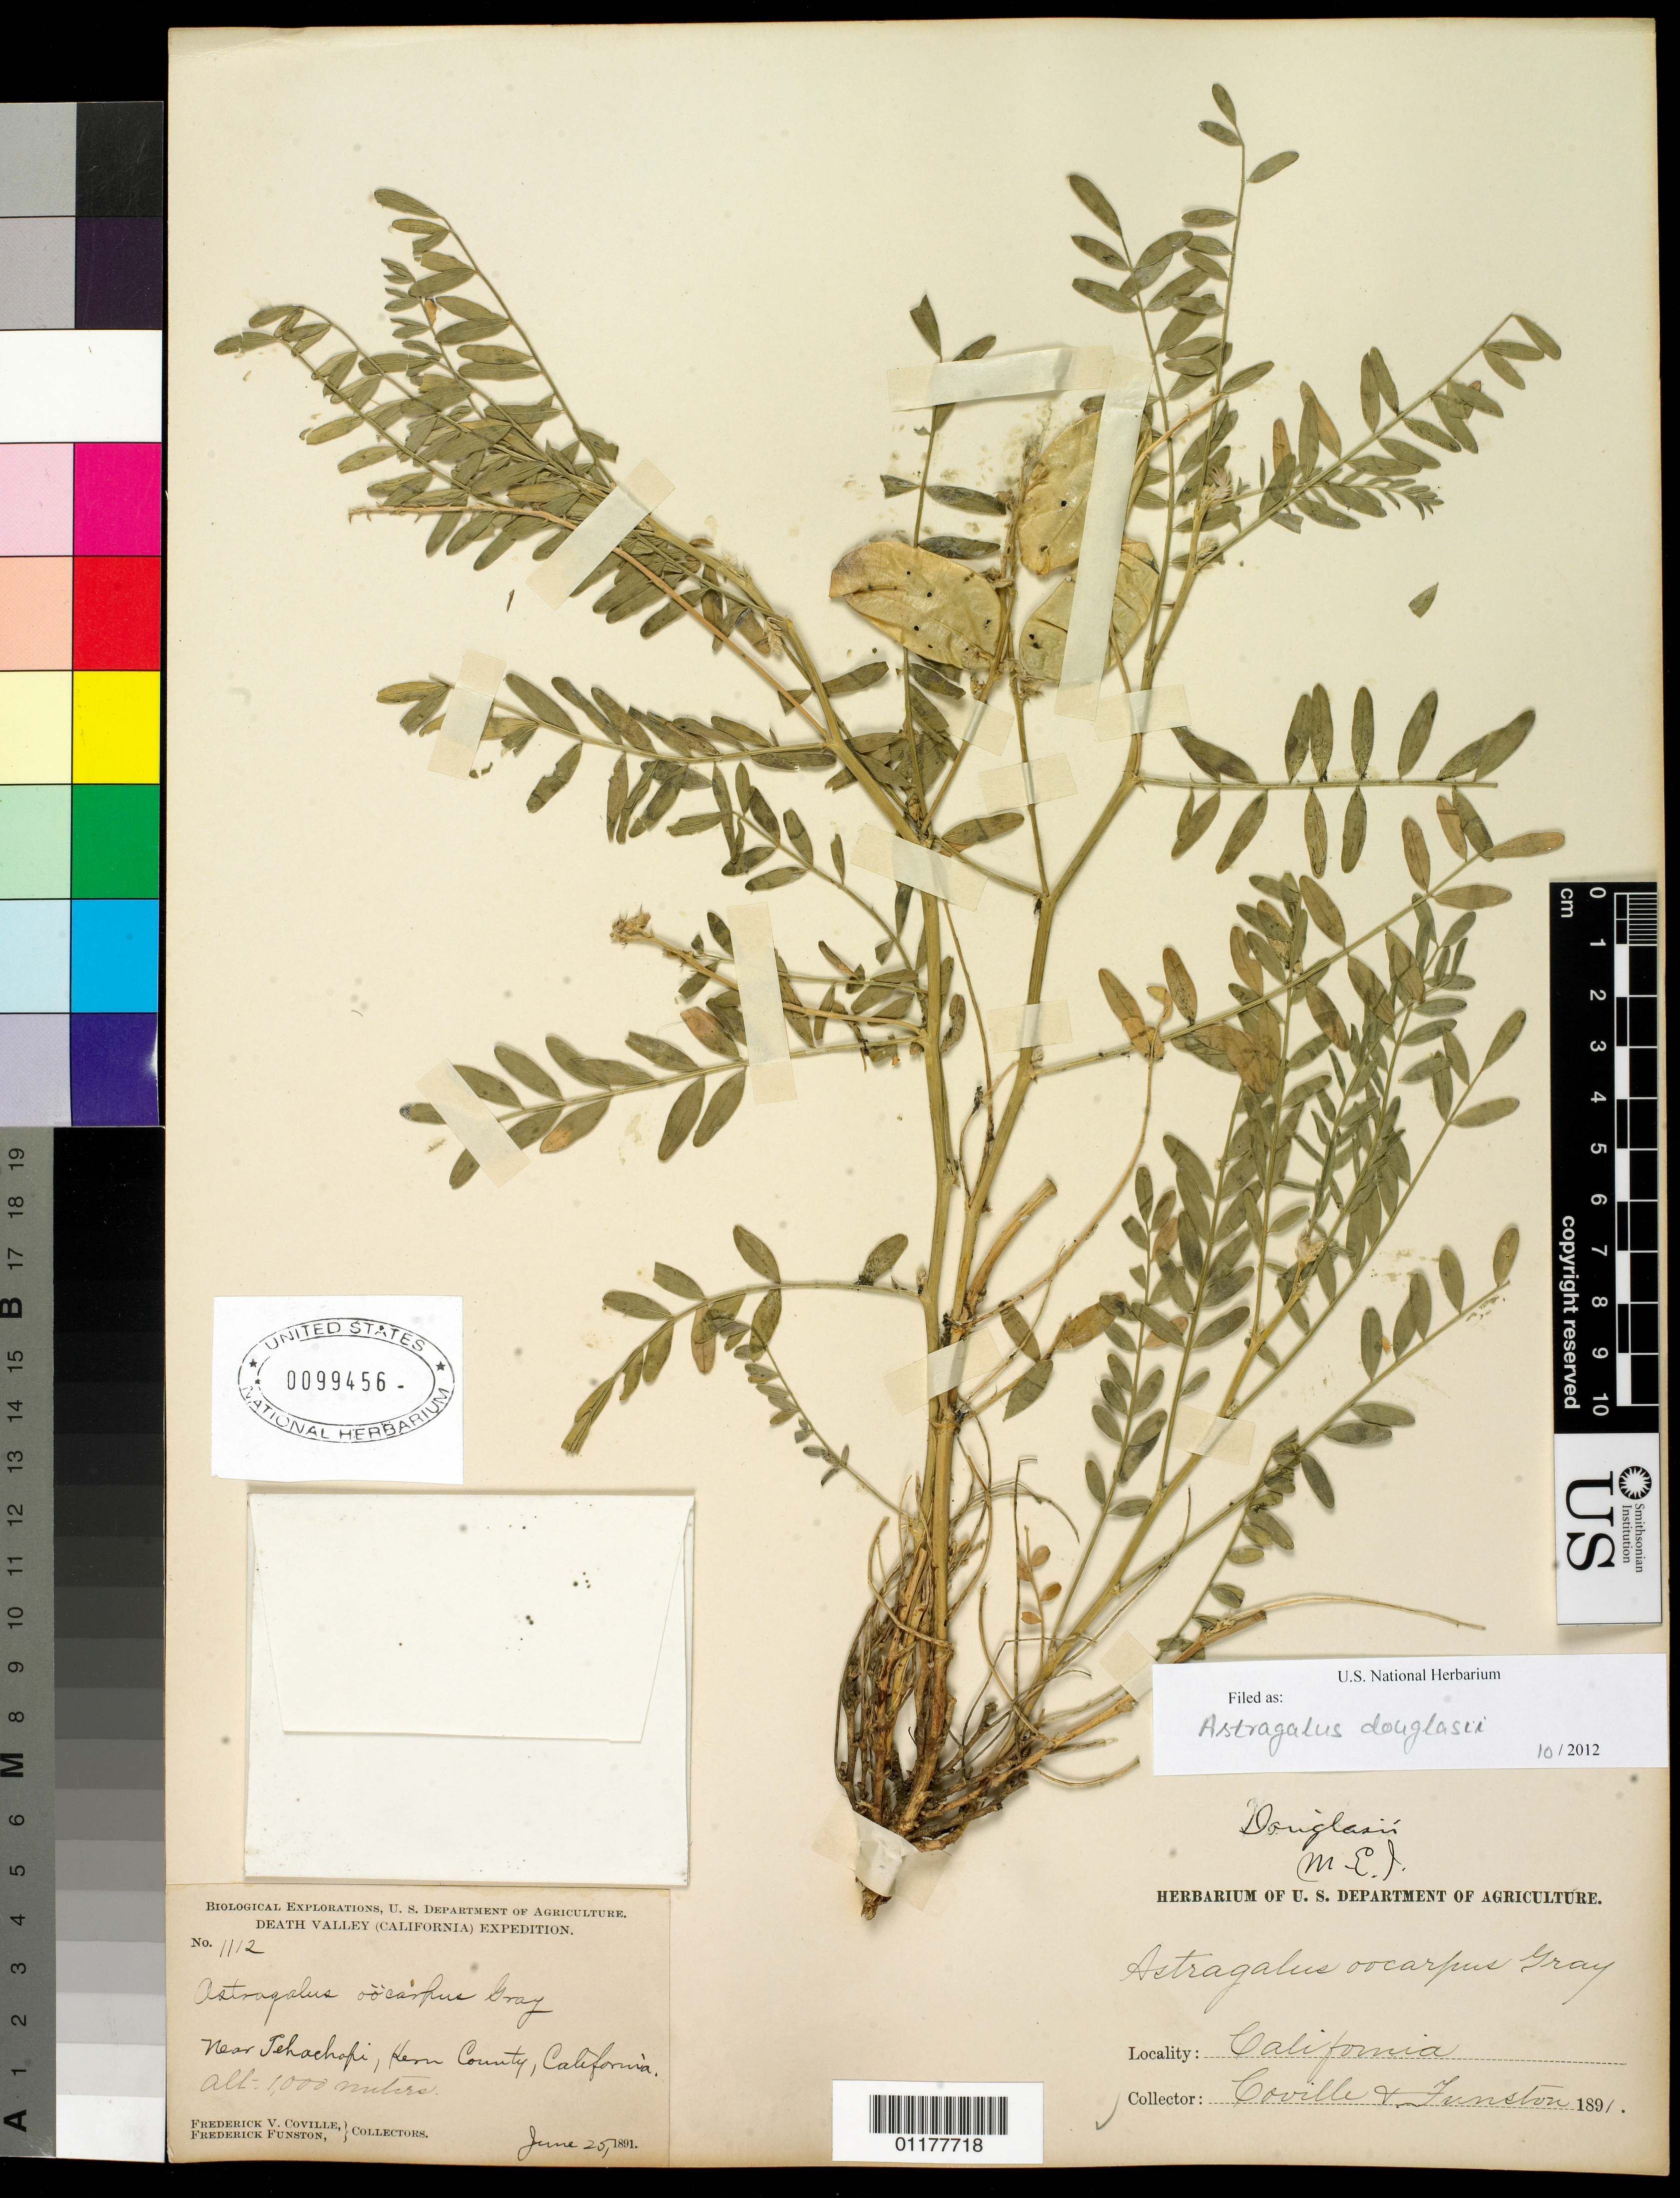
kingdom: Plantae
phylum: Tracheophyta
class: Magnoliopsida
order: Fabales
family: Fabaceae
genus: Astragalus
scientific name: Astragalus douglasii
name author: (Torr. & A. Gray) A. Gray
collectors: F. V. Coville & F. Funston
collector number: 1112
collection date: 1891-06-25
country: United States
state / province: California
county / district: Kern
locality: Near Tehachapi.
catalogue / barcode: US 99456